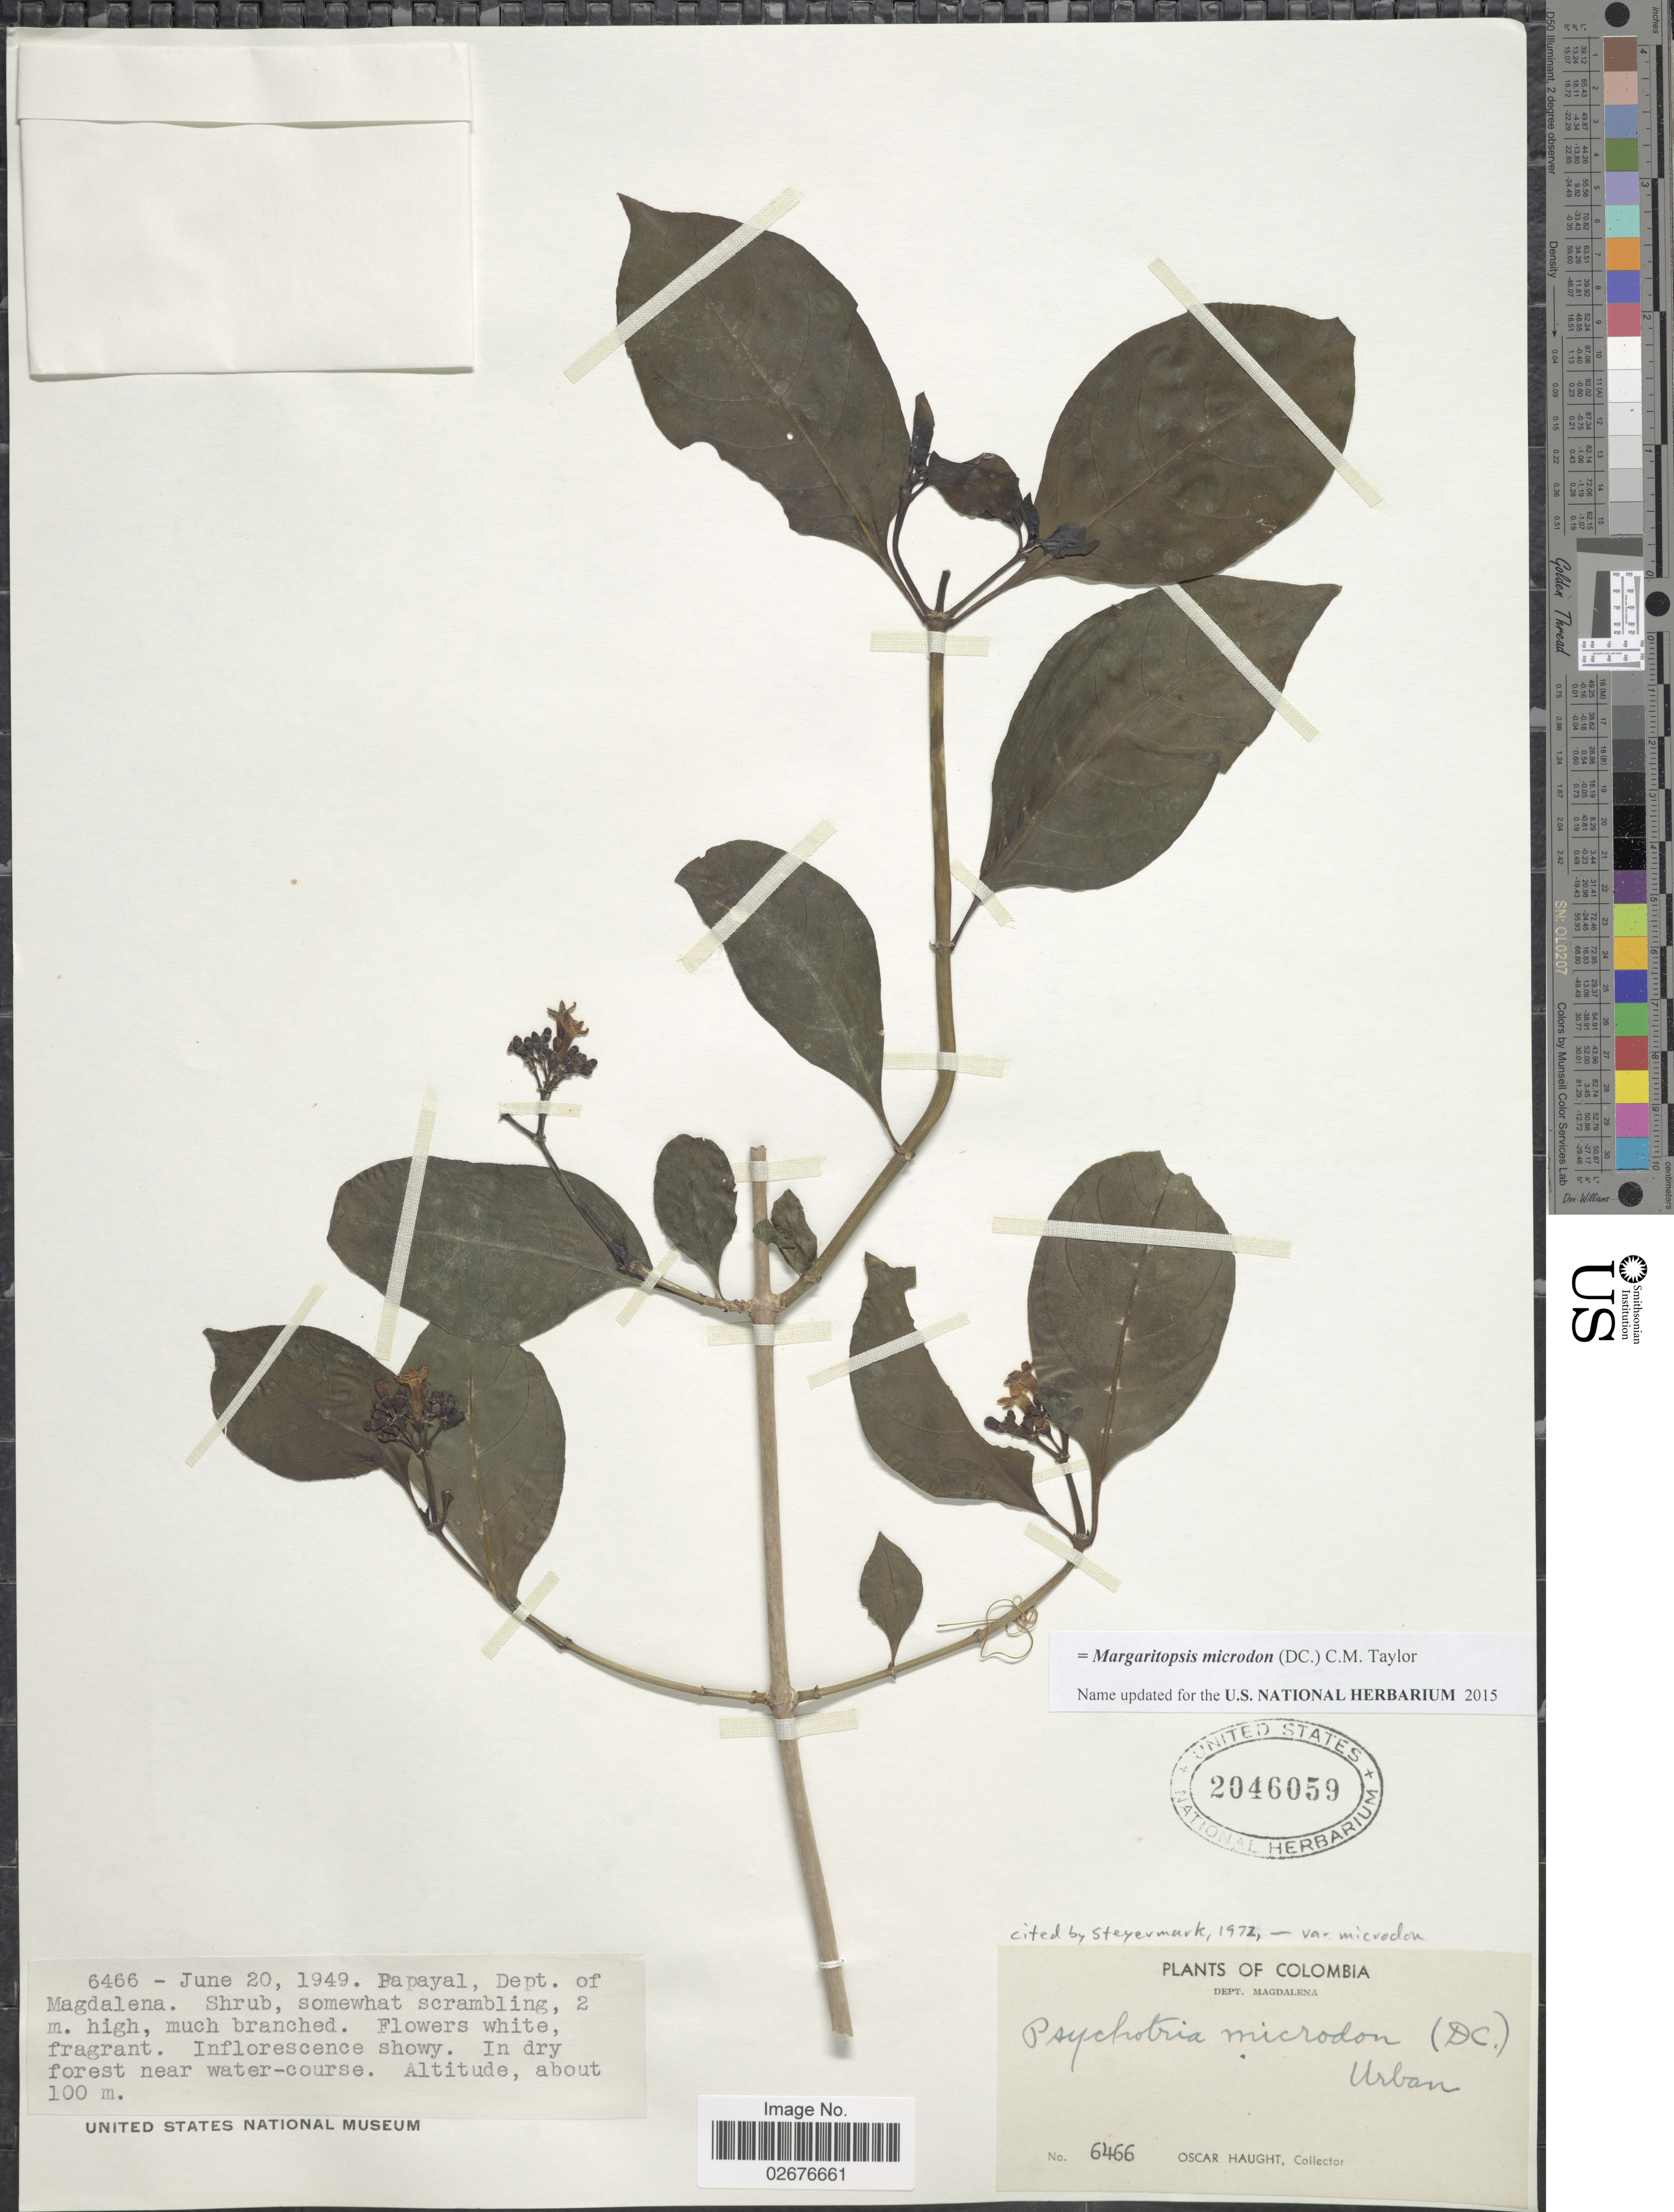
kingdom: Plantae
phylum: Tracheophyta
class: Magnoliopsida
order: Gentianales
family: Rubiaceae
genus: Margaritopsis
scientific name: Margaritopsis microdon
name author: (DC.) C.M. Taylor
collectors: O. Haught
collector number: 6466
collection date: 1949-06-20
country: Colombia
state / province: Magdalena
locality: Papayal, in dry forest, near water-course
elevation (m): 100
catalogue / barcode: US 2046059